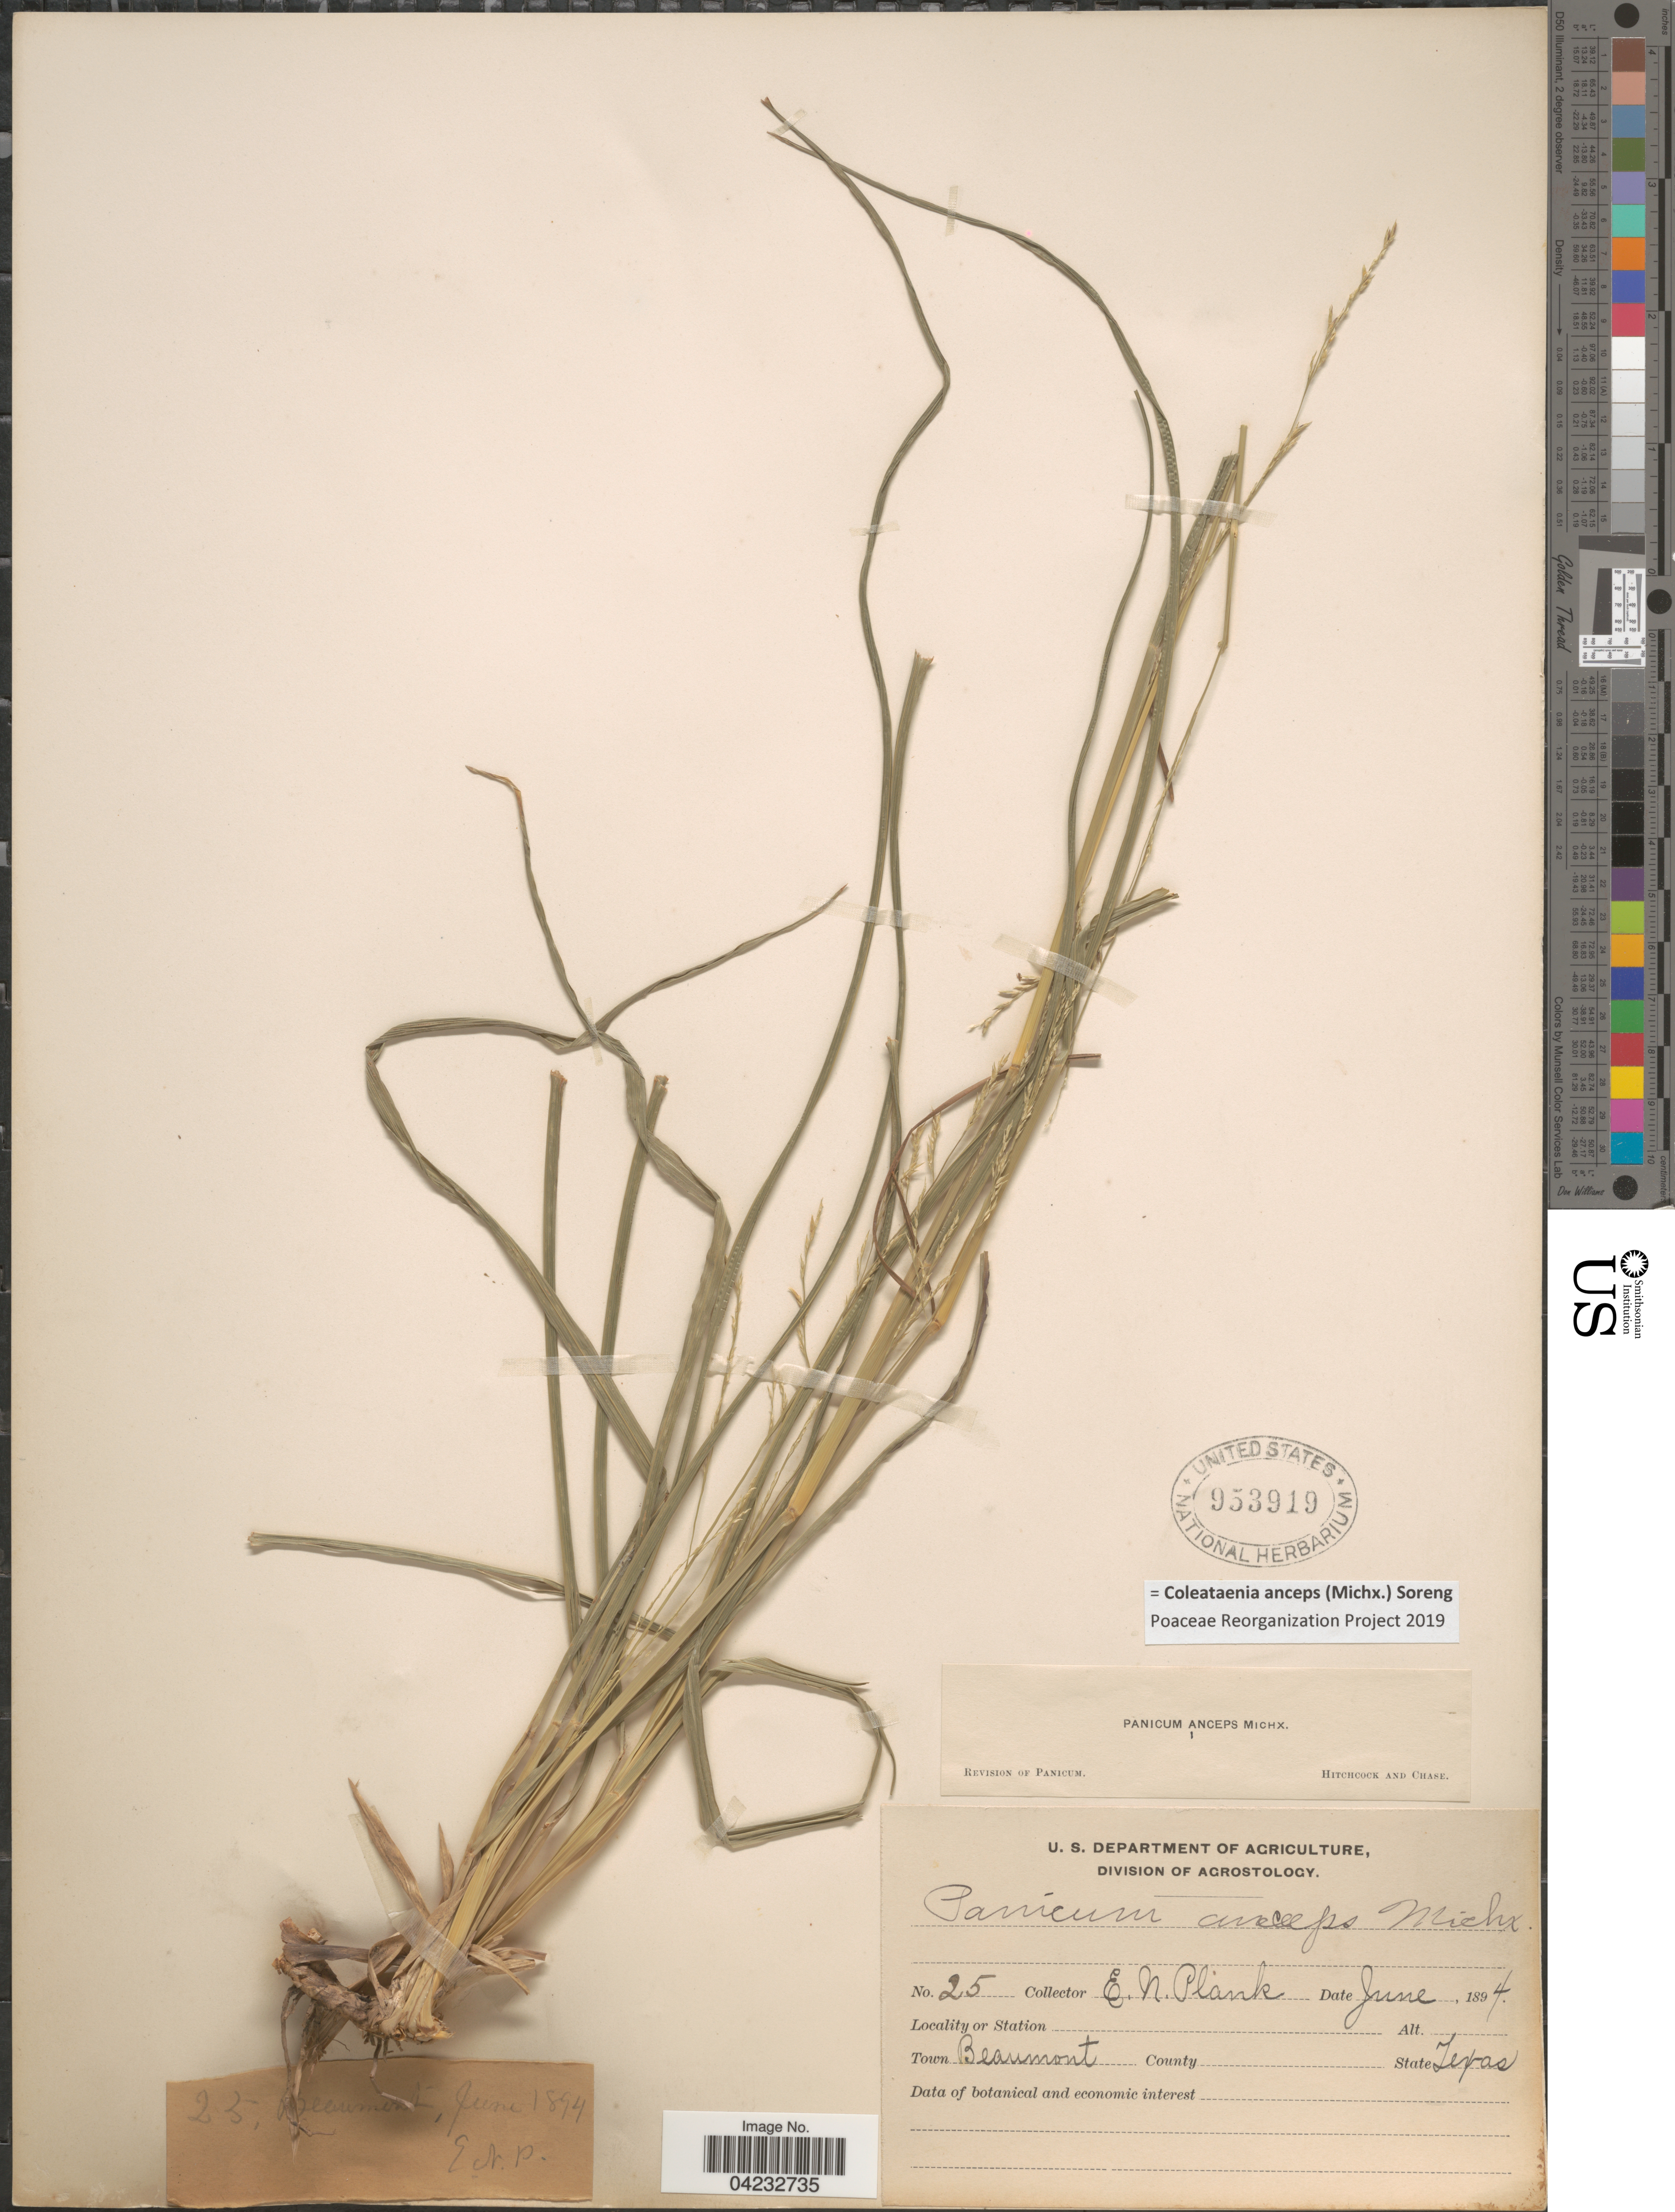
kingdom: Plantae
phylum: Tracheophyta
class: Liliopsida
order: Poales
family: Poaceae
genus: Coleataenia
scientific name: Coleataenia anceps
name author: (Michx.) Soreng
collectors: E. Plank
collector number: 25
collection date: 1894-06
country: United States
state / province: Texas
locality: Town Beaumont.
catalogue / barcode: US 953919